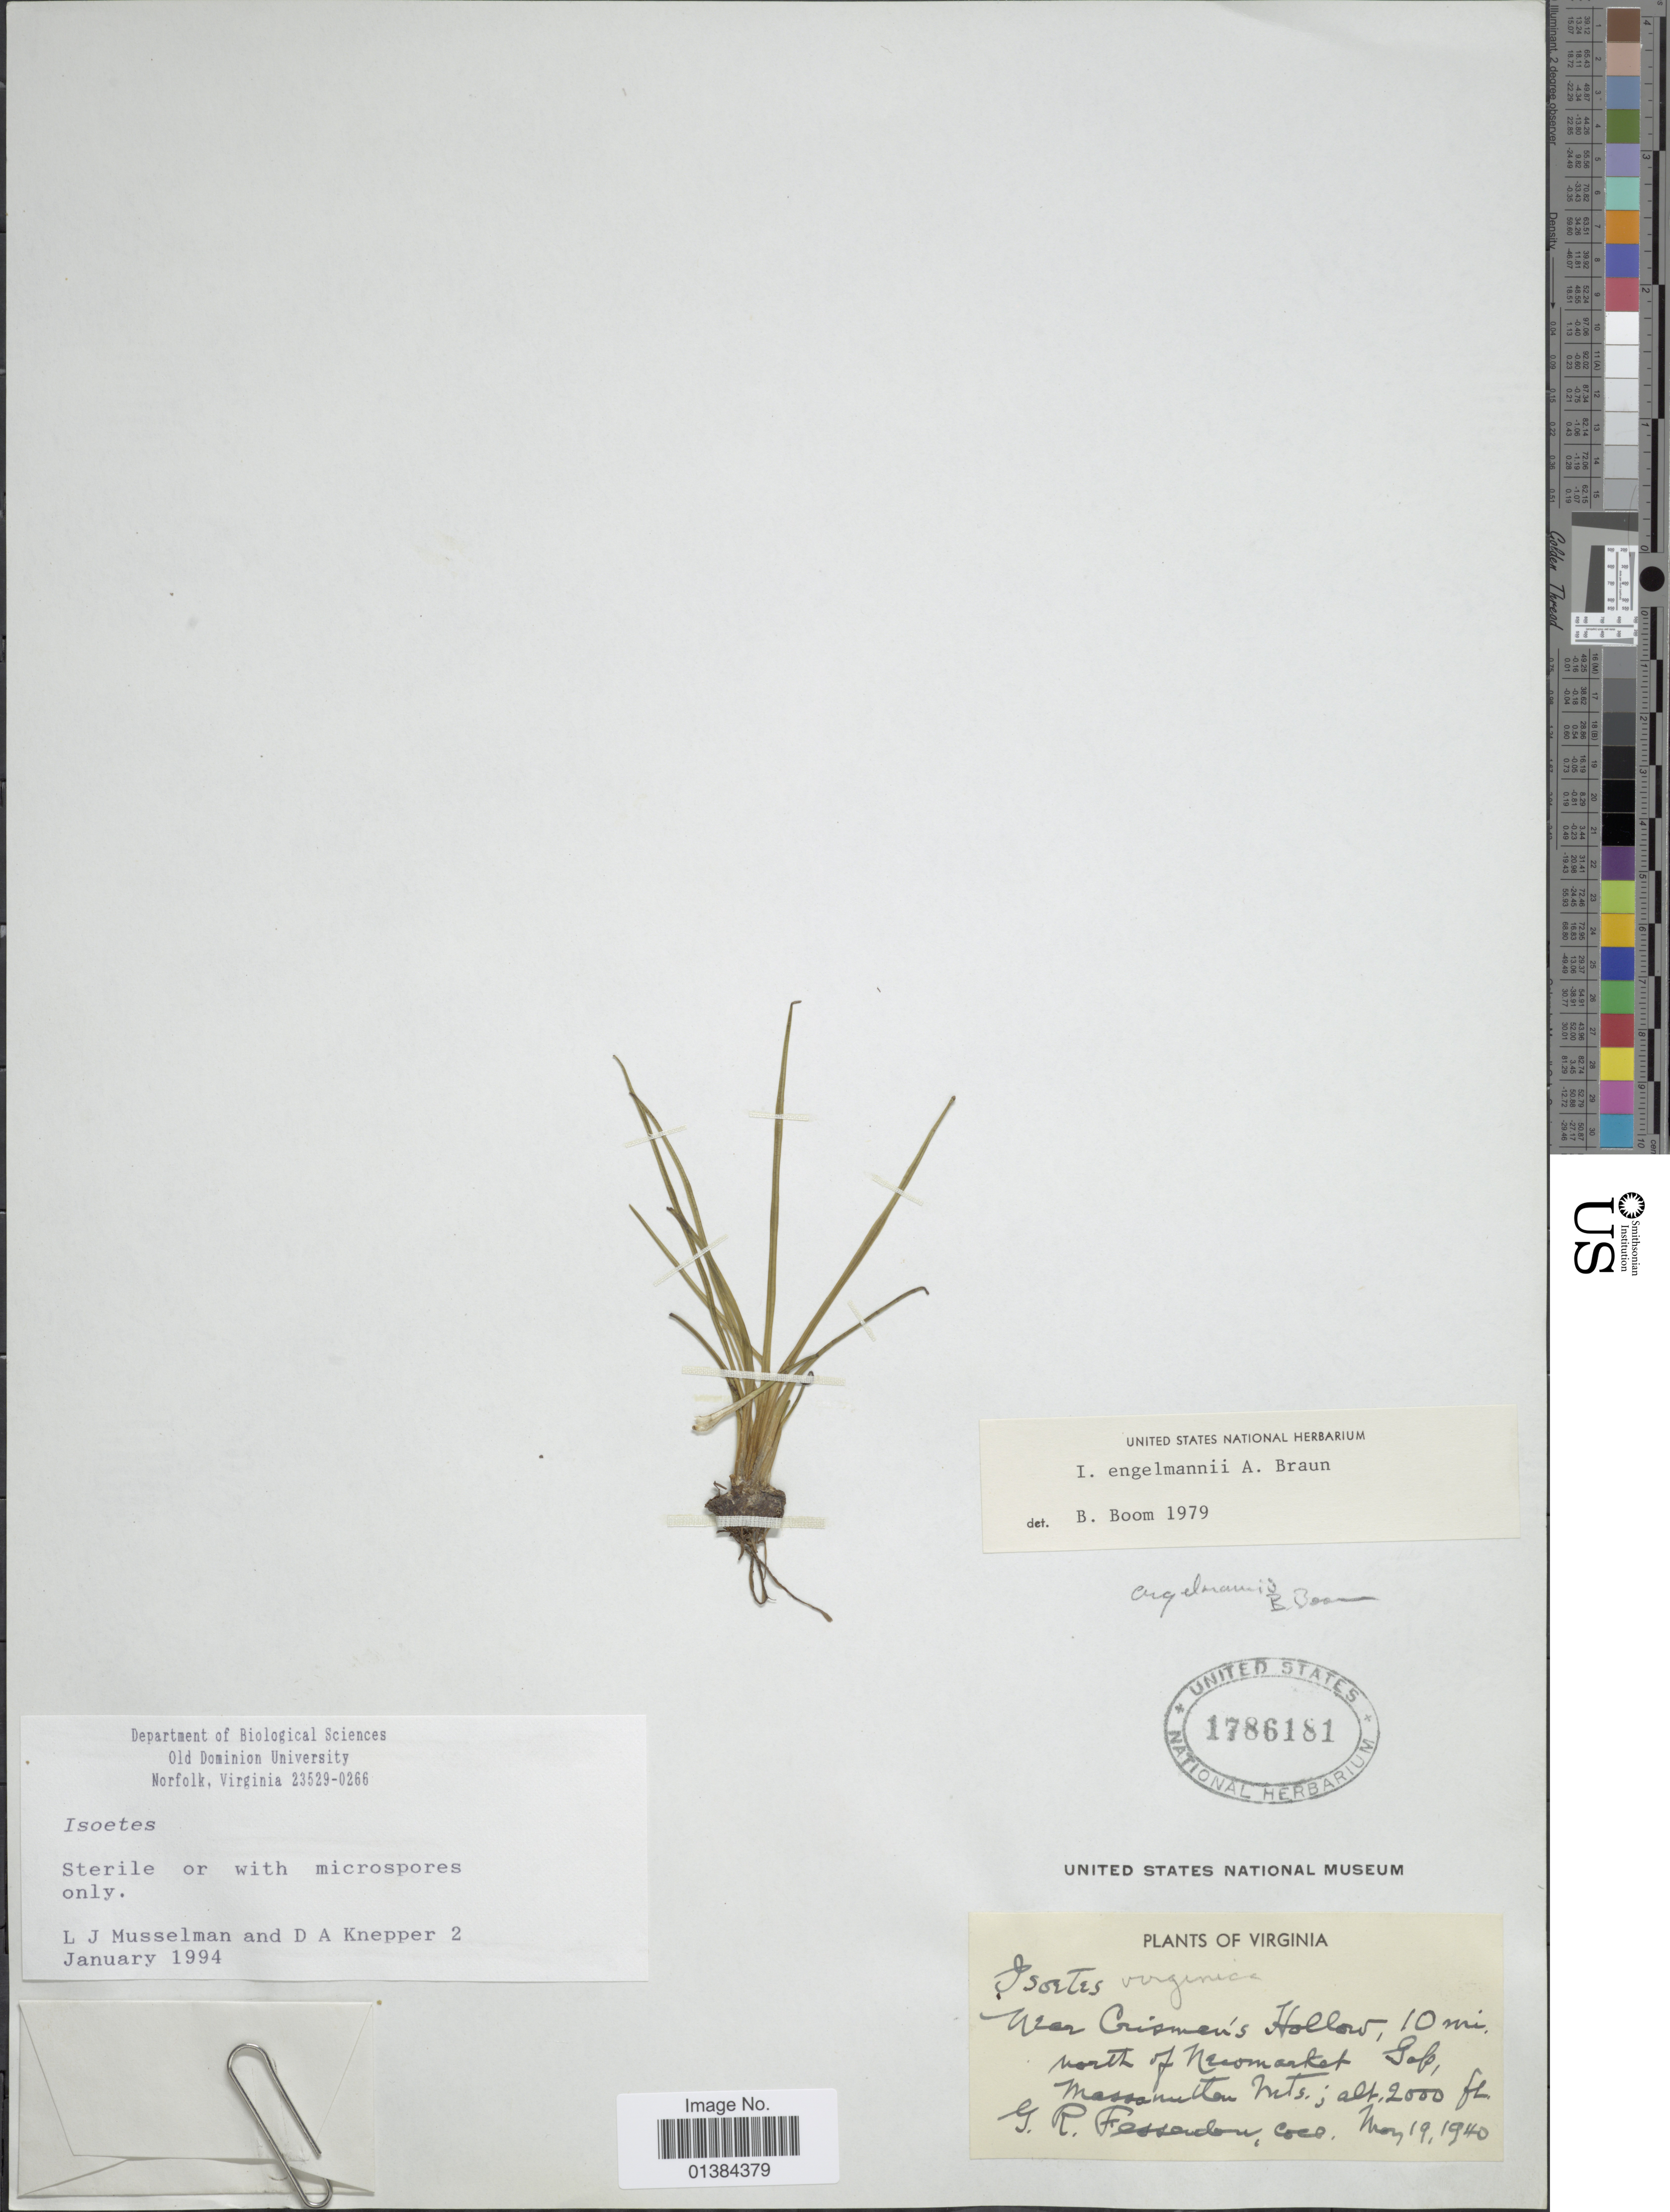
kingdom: Plantae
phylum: Tracheophyta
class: Lycopodiopsida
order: Isoetales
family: Isoetaceae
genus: Isoetes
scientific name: Isoetes engelmannii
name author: A. Braun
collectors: G. Fessenden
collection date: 1940-05-19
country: United States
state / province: Virginia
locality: Near Crismen's Hollow, 10 mi. N of Newmarket Gap, Massanutten Mts.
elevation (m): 610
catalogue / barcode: US 1786181